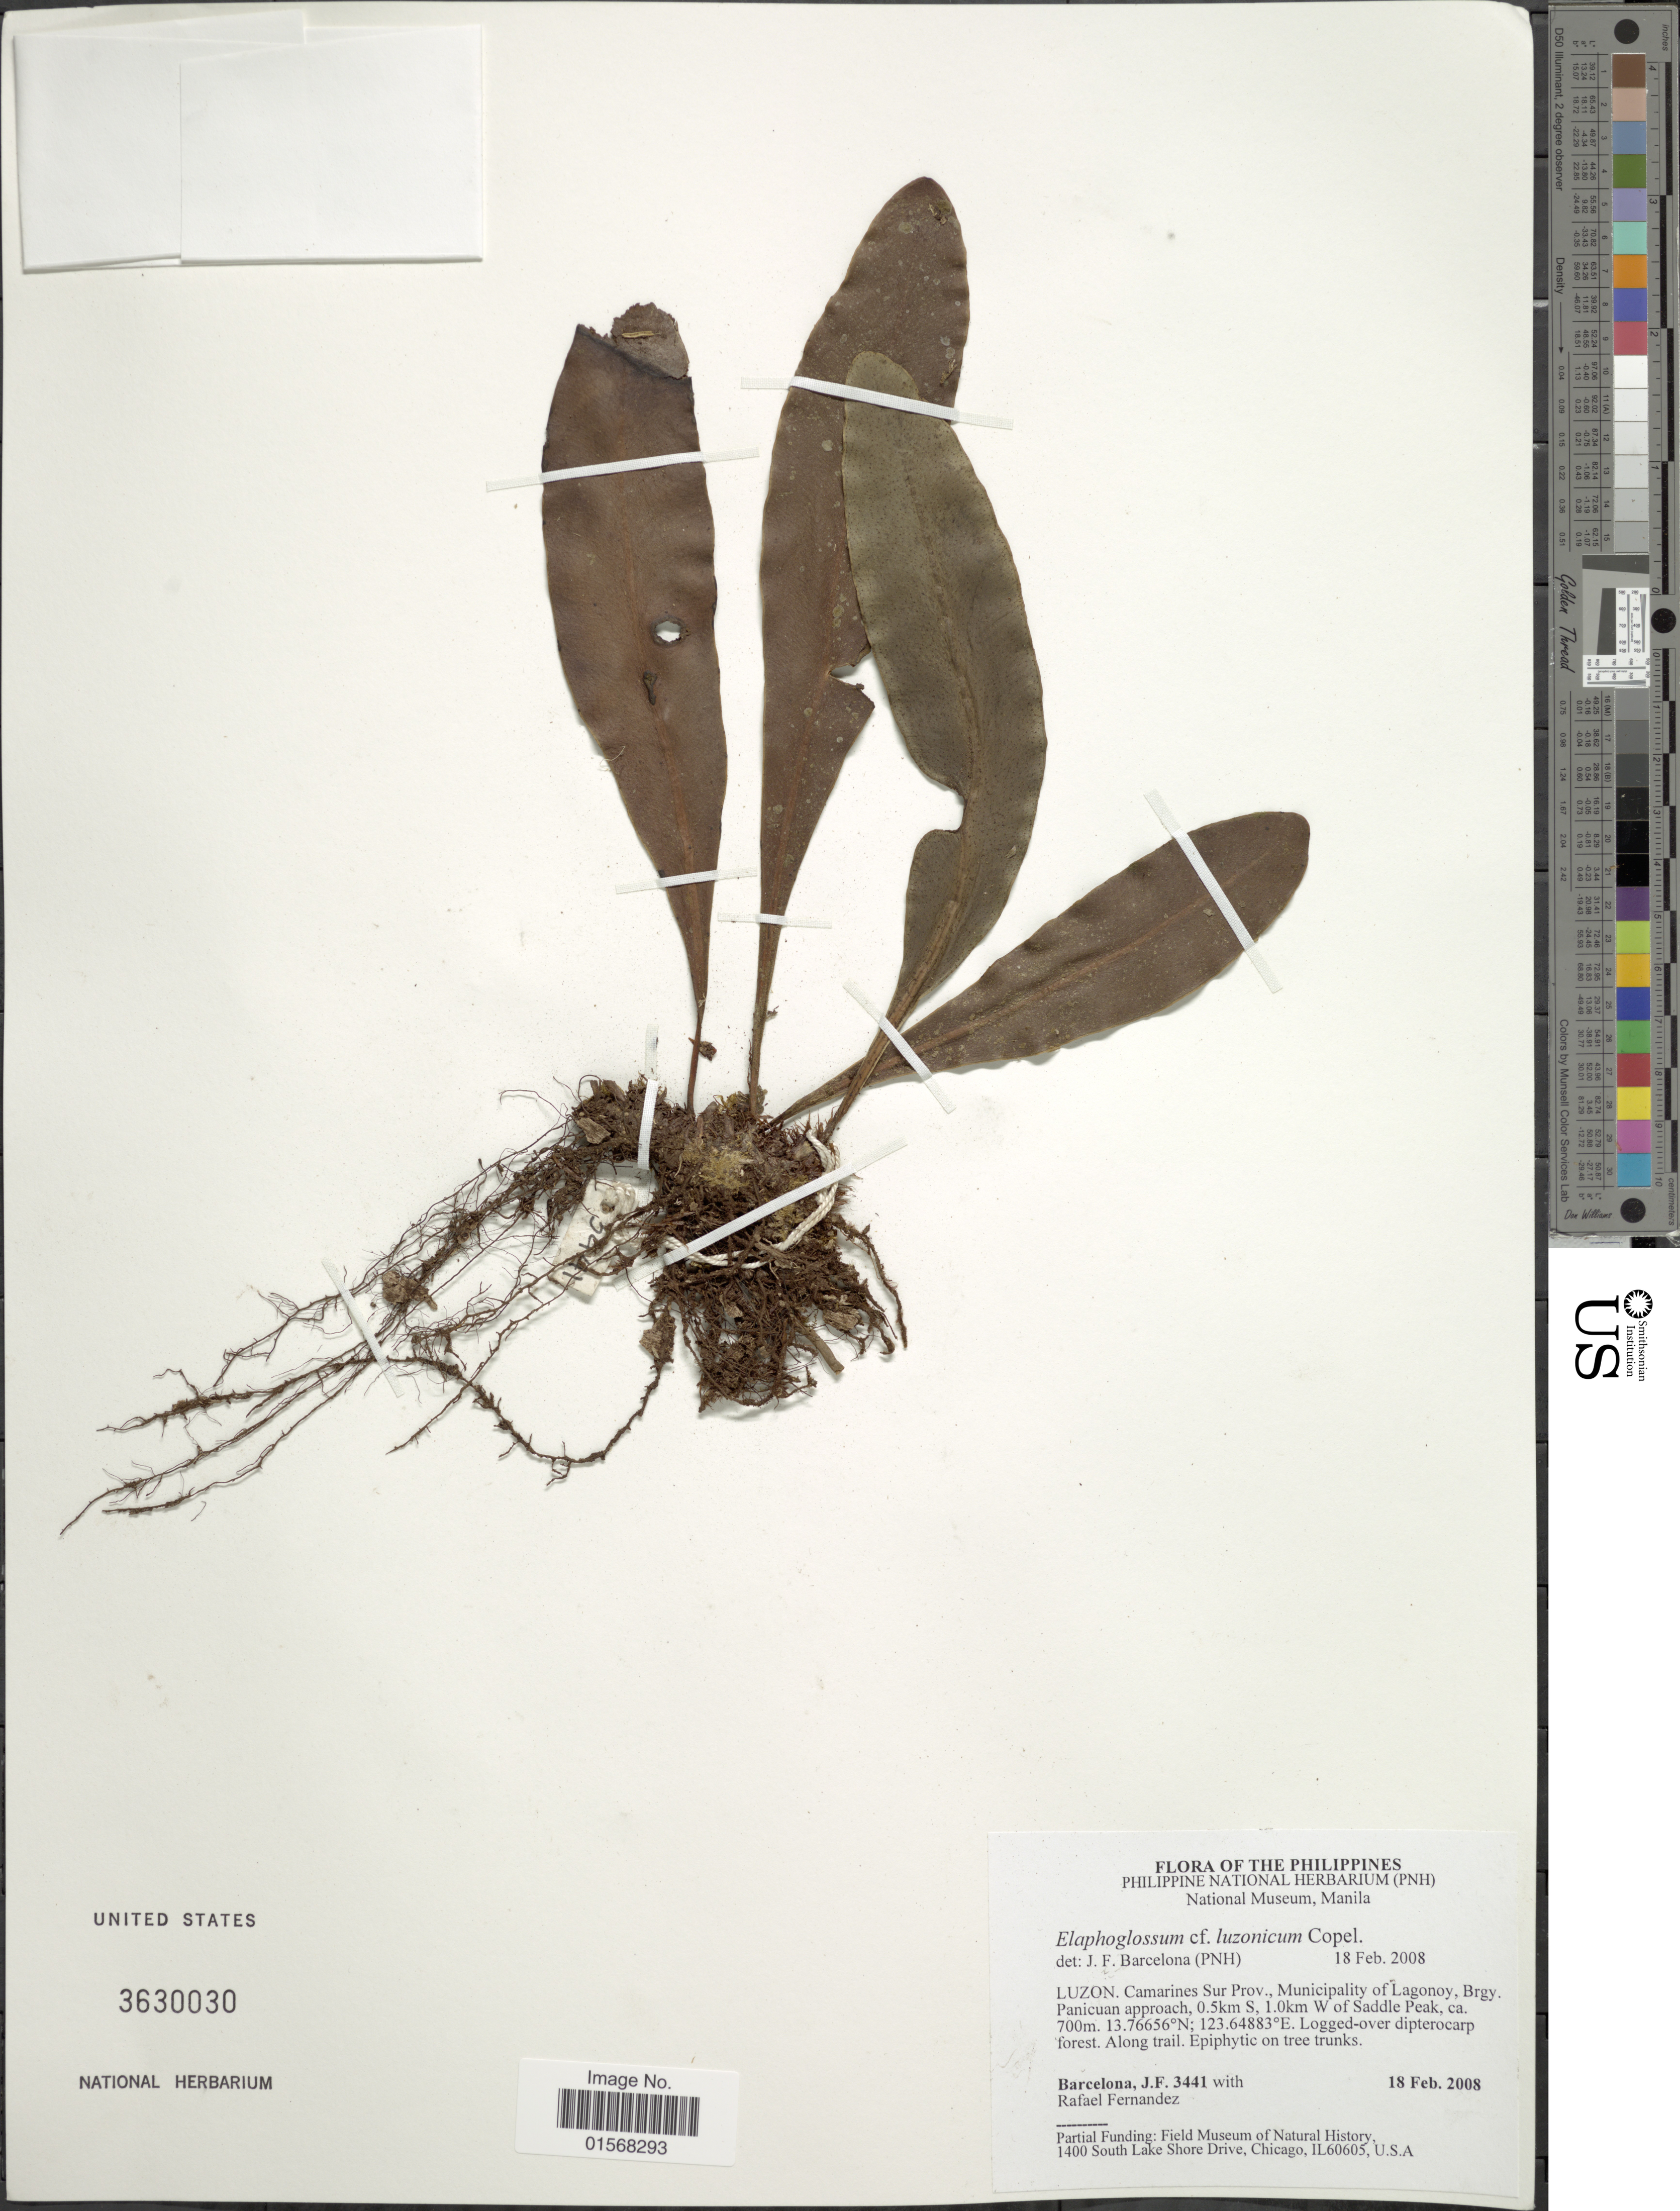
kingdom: Plantae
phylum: Tracheophyta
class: Polypodiopsida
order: Polypodiales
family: Dryopteridaceae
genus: Elaphoglossum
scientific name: Elaphoglossum luzonicum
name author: Copel. in Elmer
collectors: J. F. Barcelona & R. Fernandez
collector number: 3441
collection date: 2008-02-28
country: Philippines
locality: Luzon, Camarines Sur Prov., Municipality of Lagonoy, Brgy. Panicuan approach, 0.5km S, 1.0km W of Saddle Peak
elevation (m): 700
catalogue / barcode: US 3630030